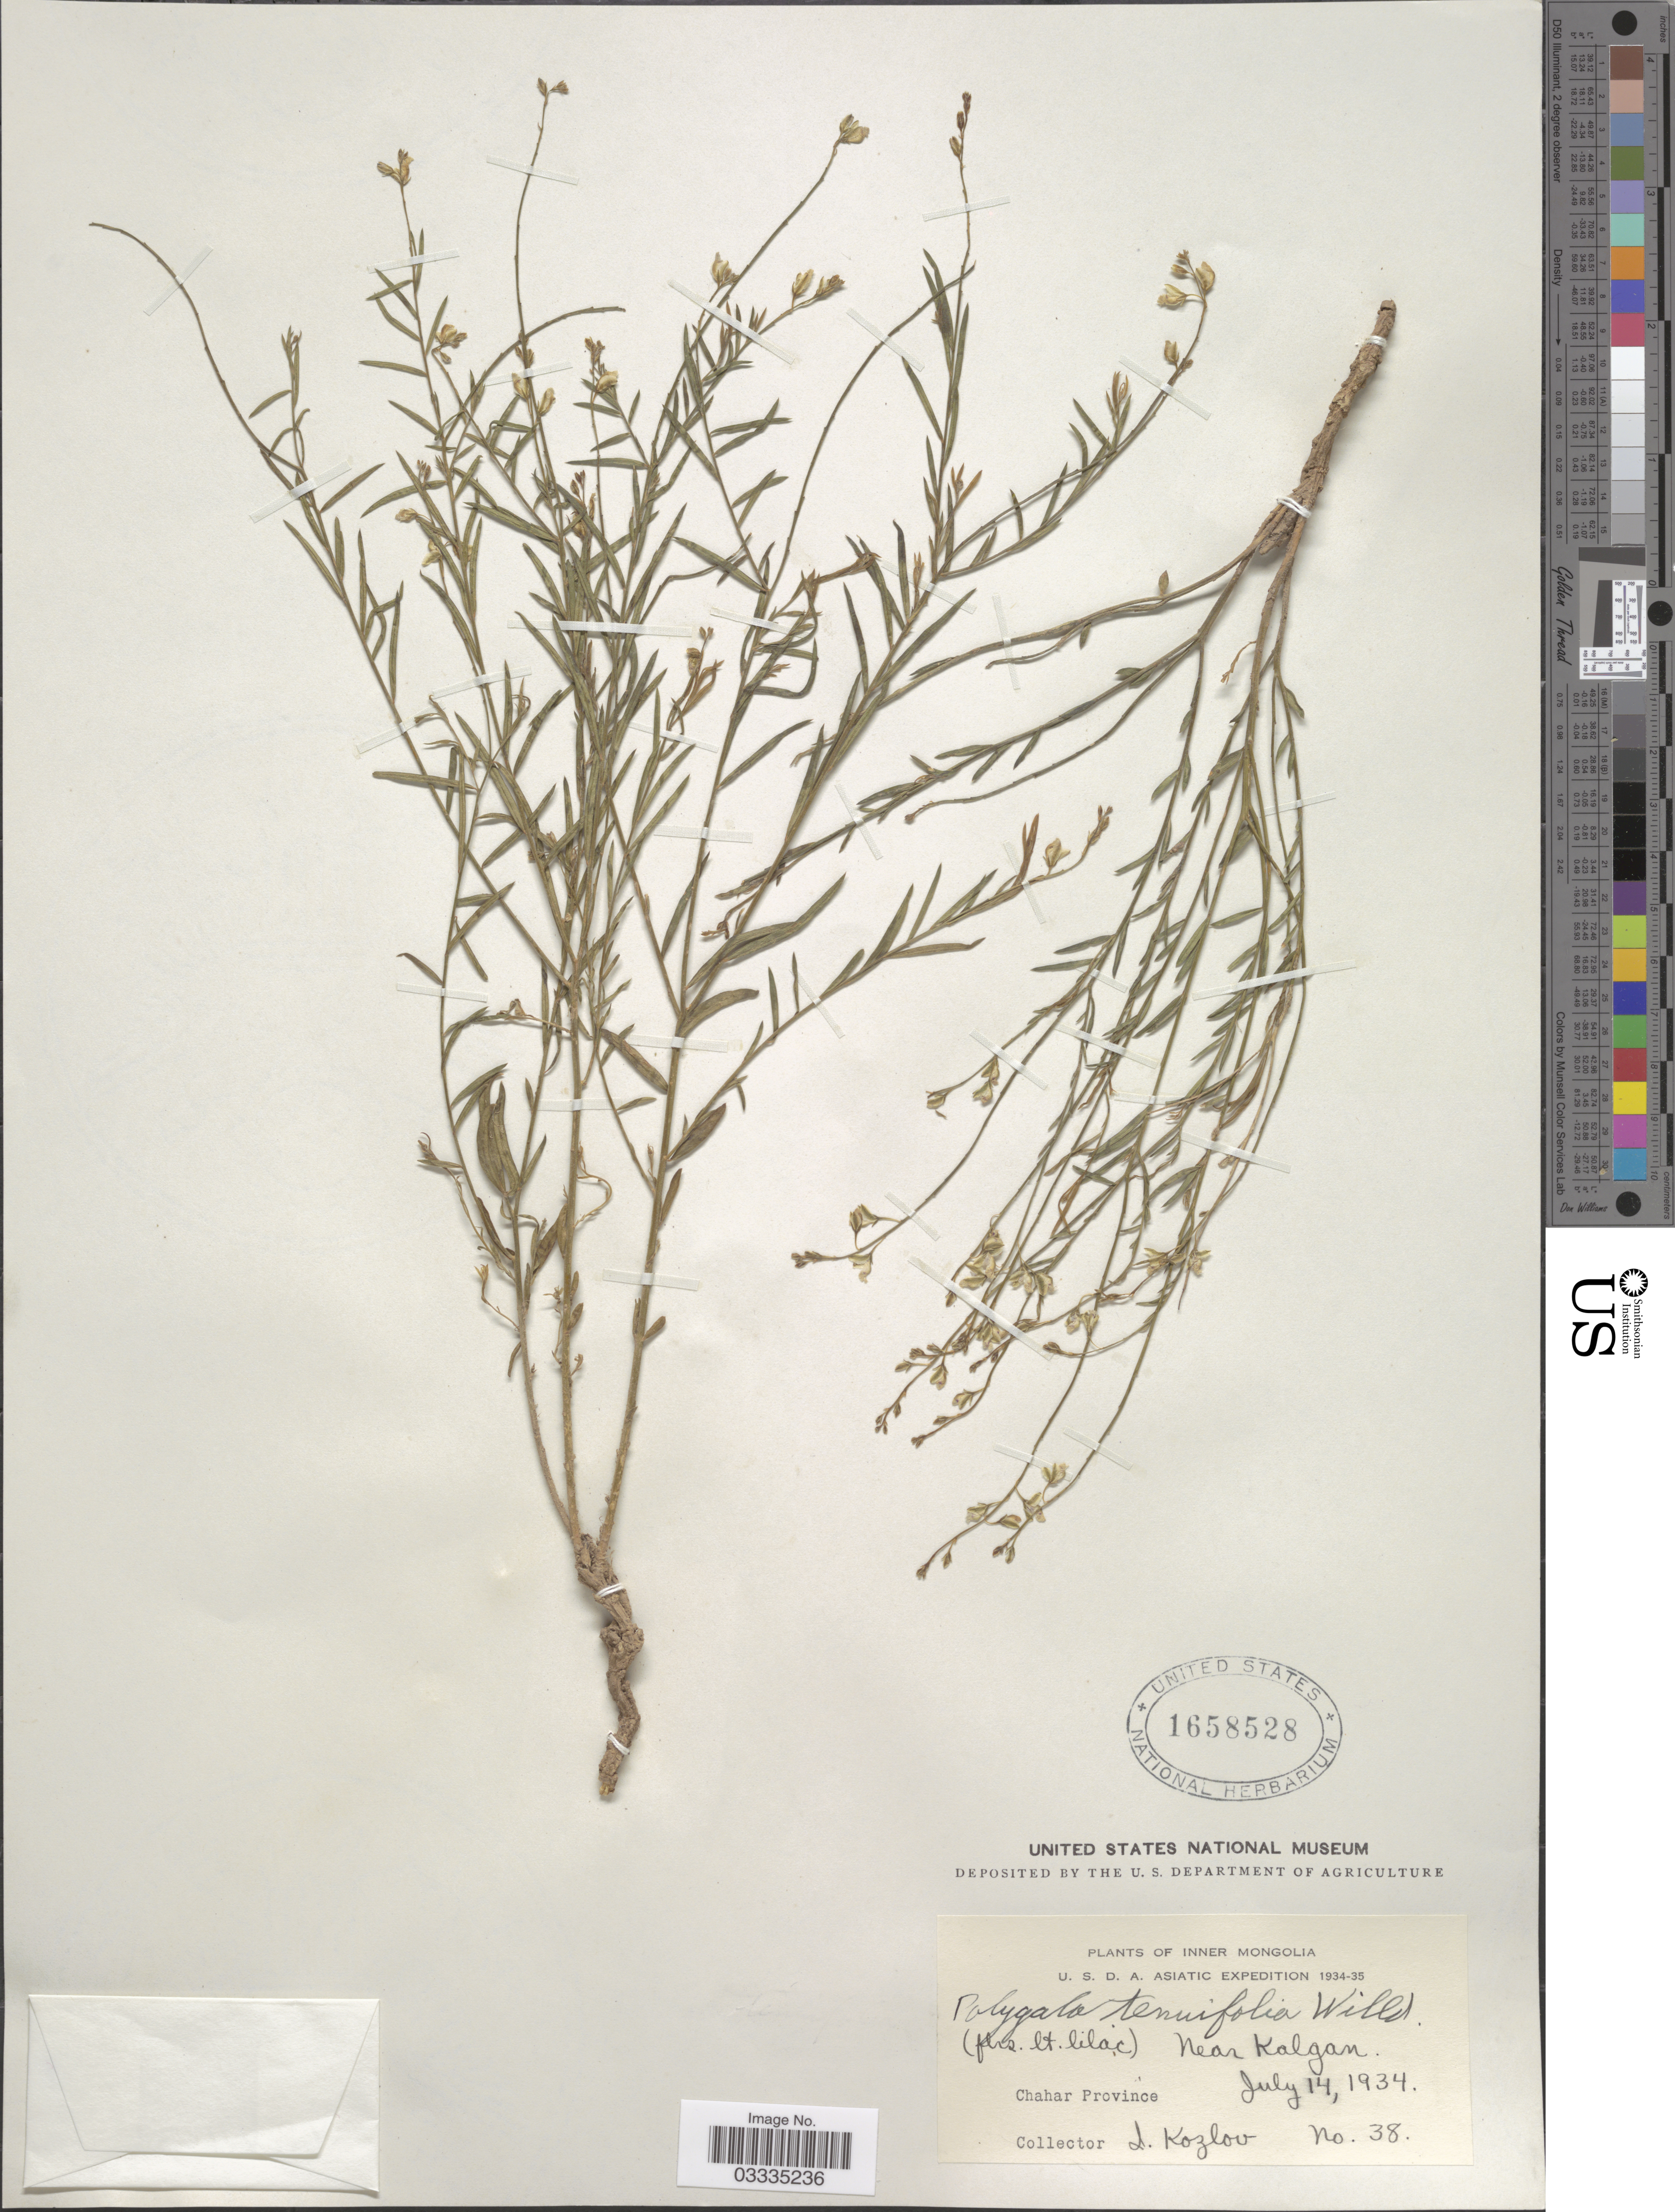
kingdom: Plantae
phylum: Tracheophyta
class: Magnoliopsida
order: Fabales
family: Polygalaceae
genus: Polygala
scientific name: Polygala tenuifolia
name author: Willd.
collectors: I. Kozlov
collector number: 38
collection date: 1934-07-14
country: China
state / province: Nei Monggol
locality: Inner Mongolia. Near Kalgan. Chahar Province.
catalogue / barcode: US 1658528